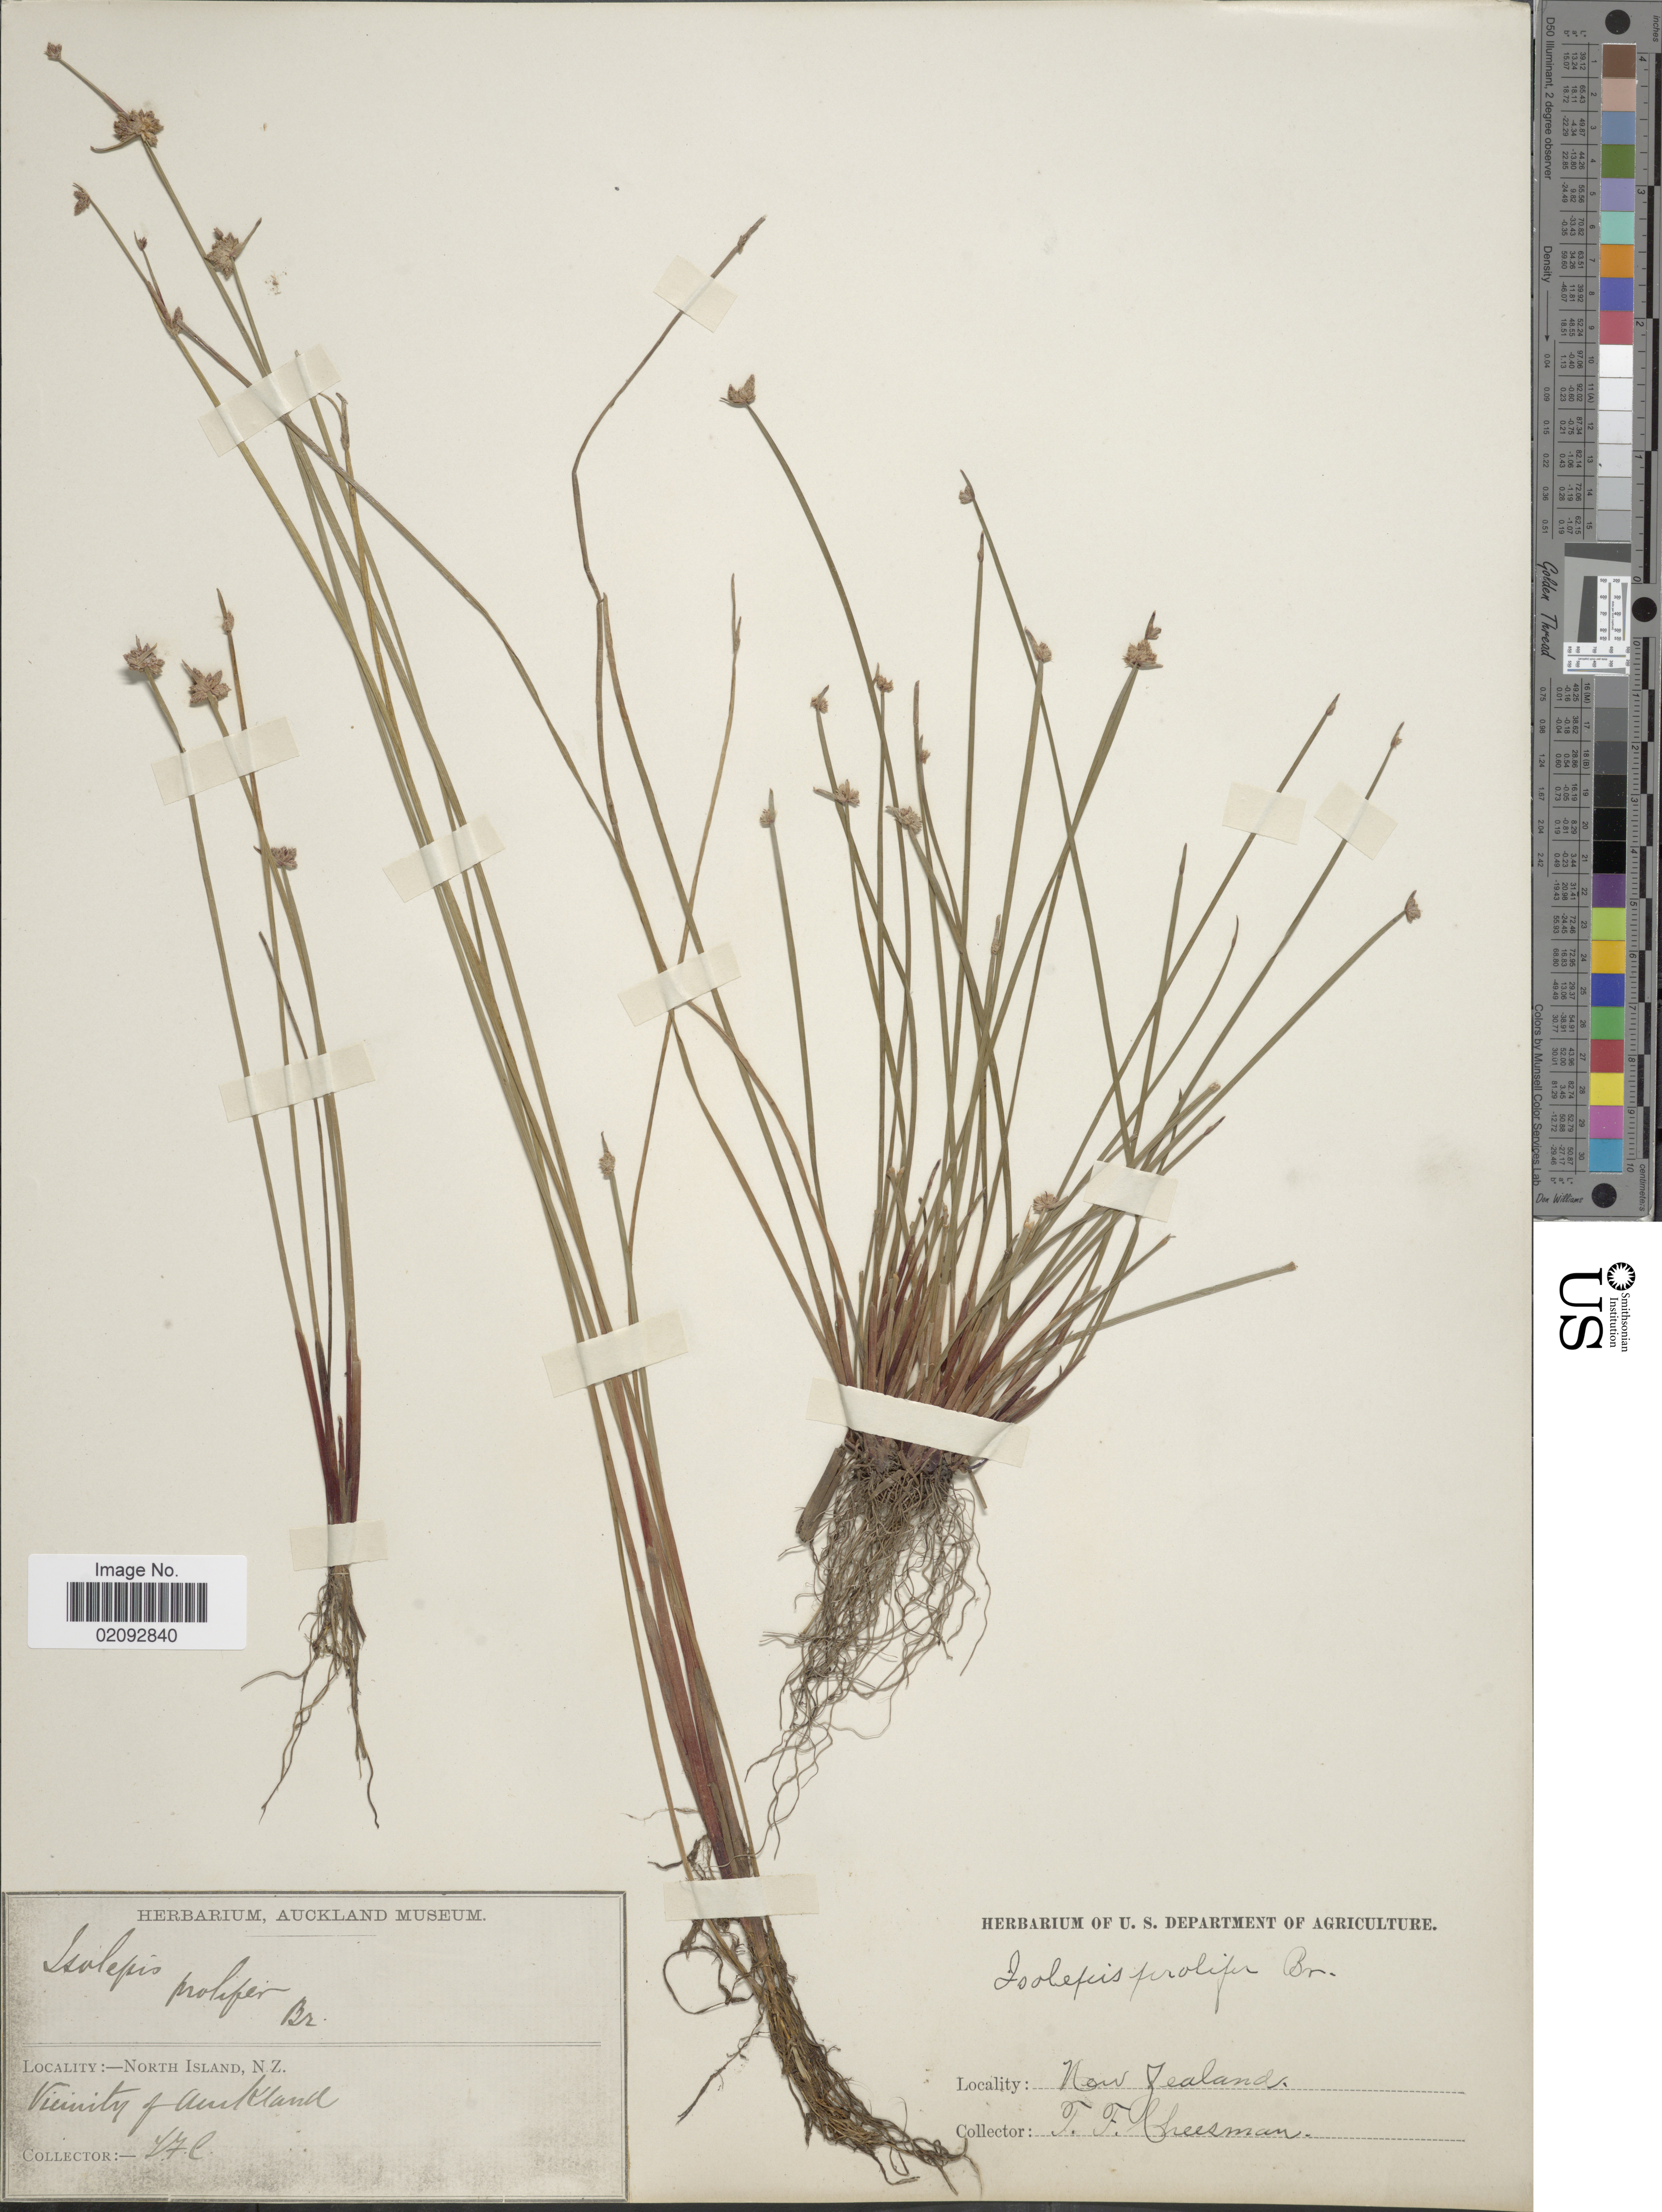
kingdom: Plantae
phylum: Tracheophyta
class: Liliopsida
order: Poales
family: Cyperaceae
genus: Isolepis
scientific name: Isolepis prolifera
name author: (Rottb.) R. Br.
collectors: T. F. Cheeseman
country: New Zealand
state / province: Auckland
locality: North Island, Vicinity of Auckland